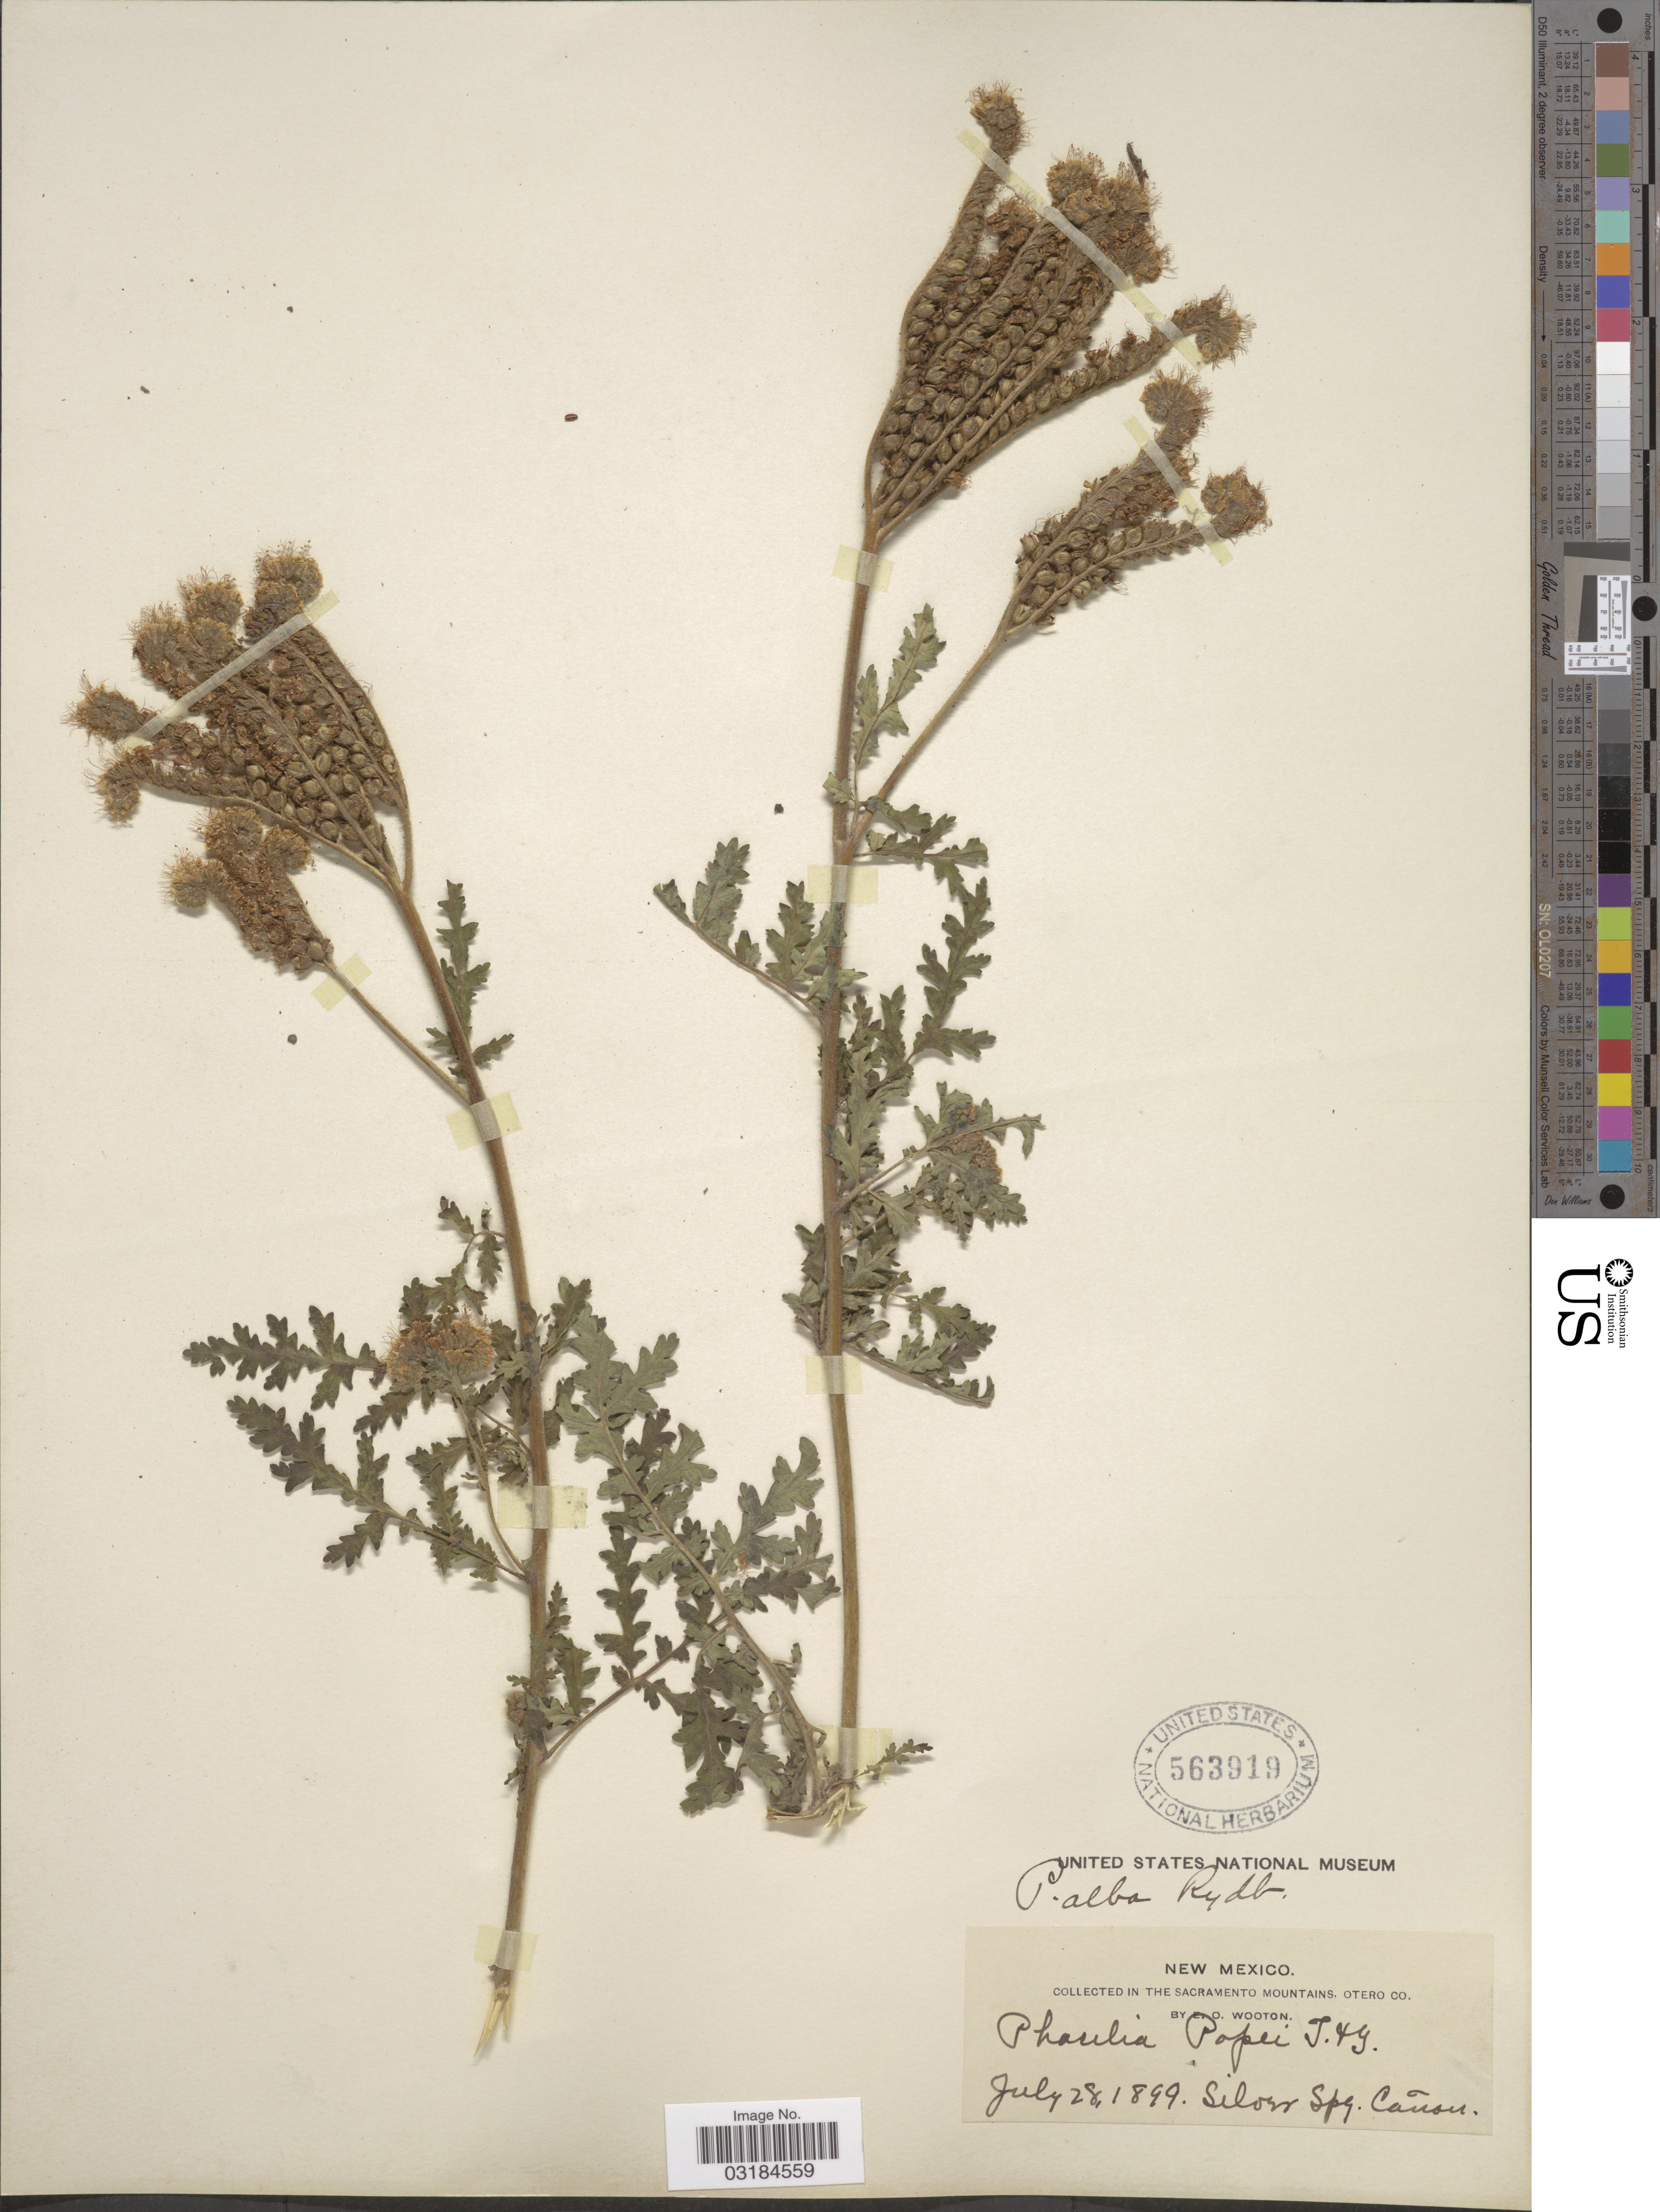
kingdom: Plantae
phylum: Tracheophyta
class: Magnoliopsida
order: Boraginales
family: Hydrophyllaceae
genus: Phacelia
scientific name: Phacelia alba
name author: Rydb.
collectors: E. O. Wooton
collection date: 1899-07-28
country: United States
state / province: New Mexico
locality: In the Sacramento Mountains, Otero Co. Silver Spg. Cañon.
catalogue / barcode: US 563919